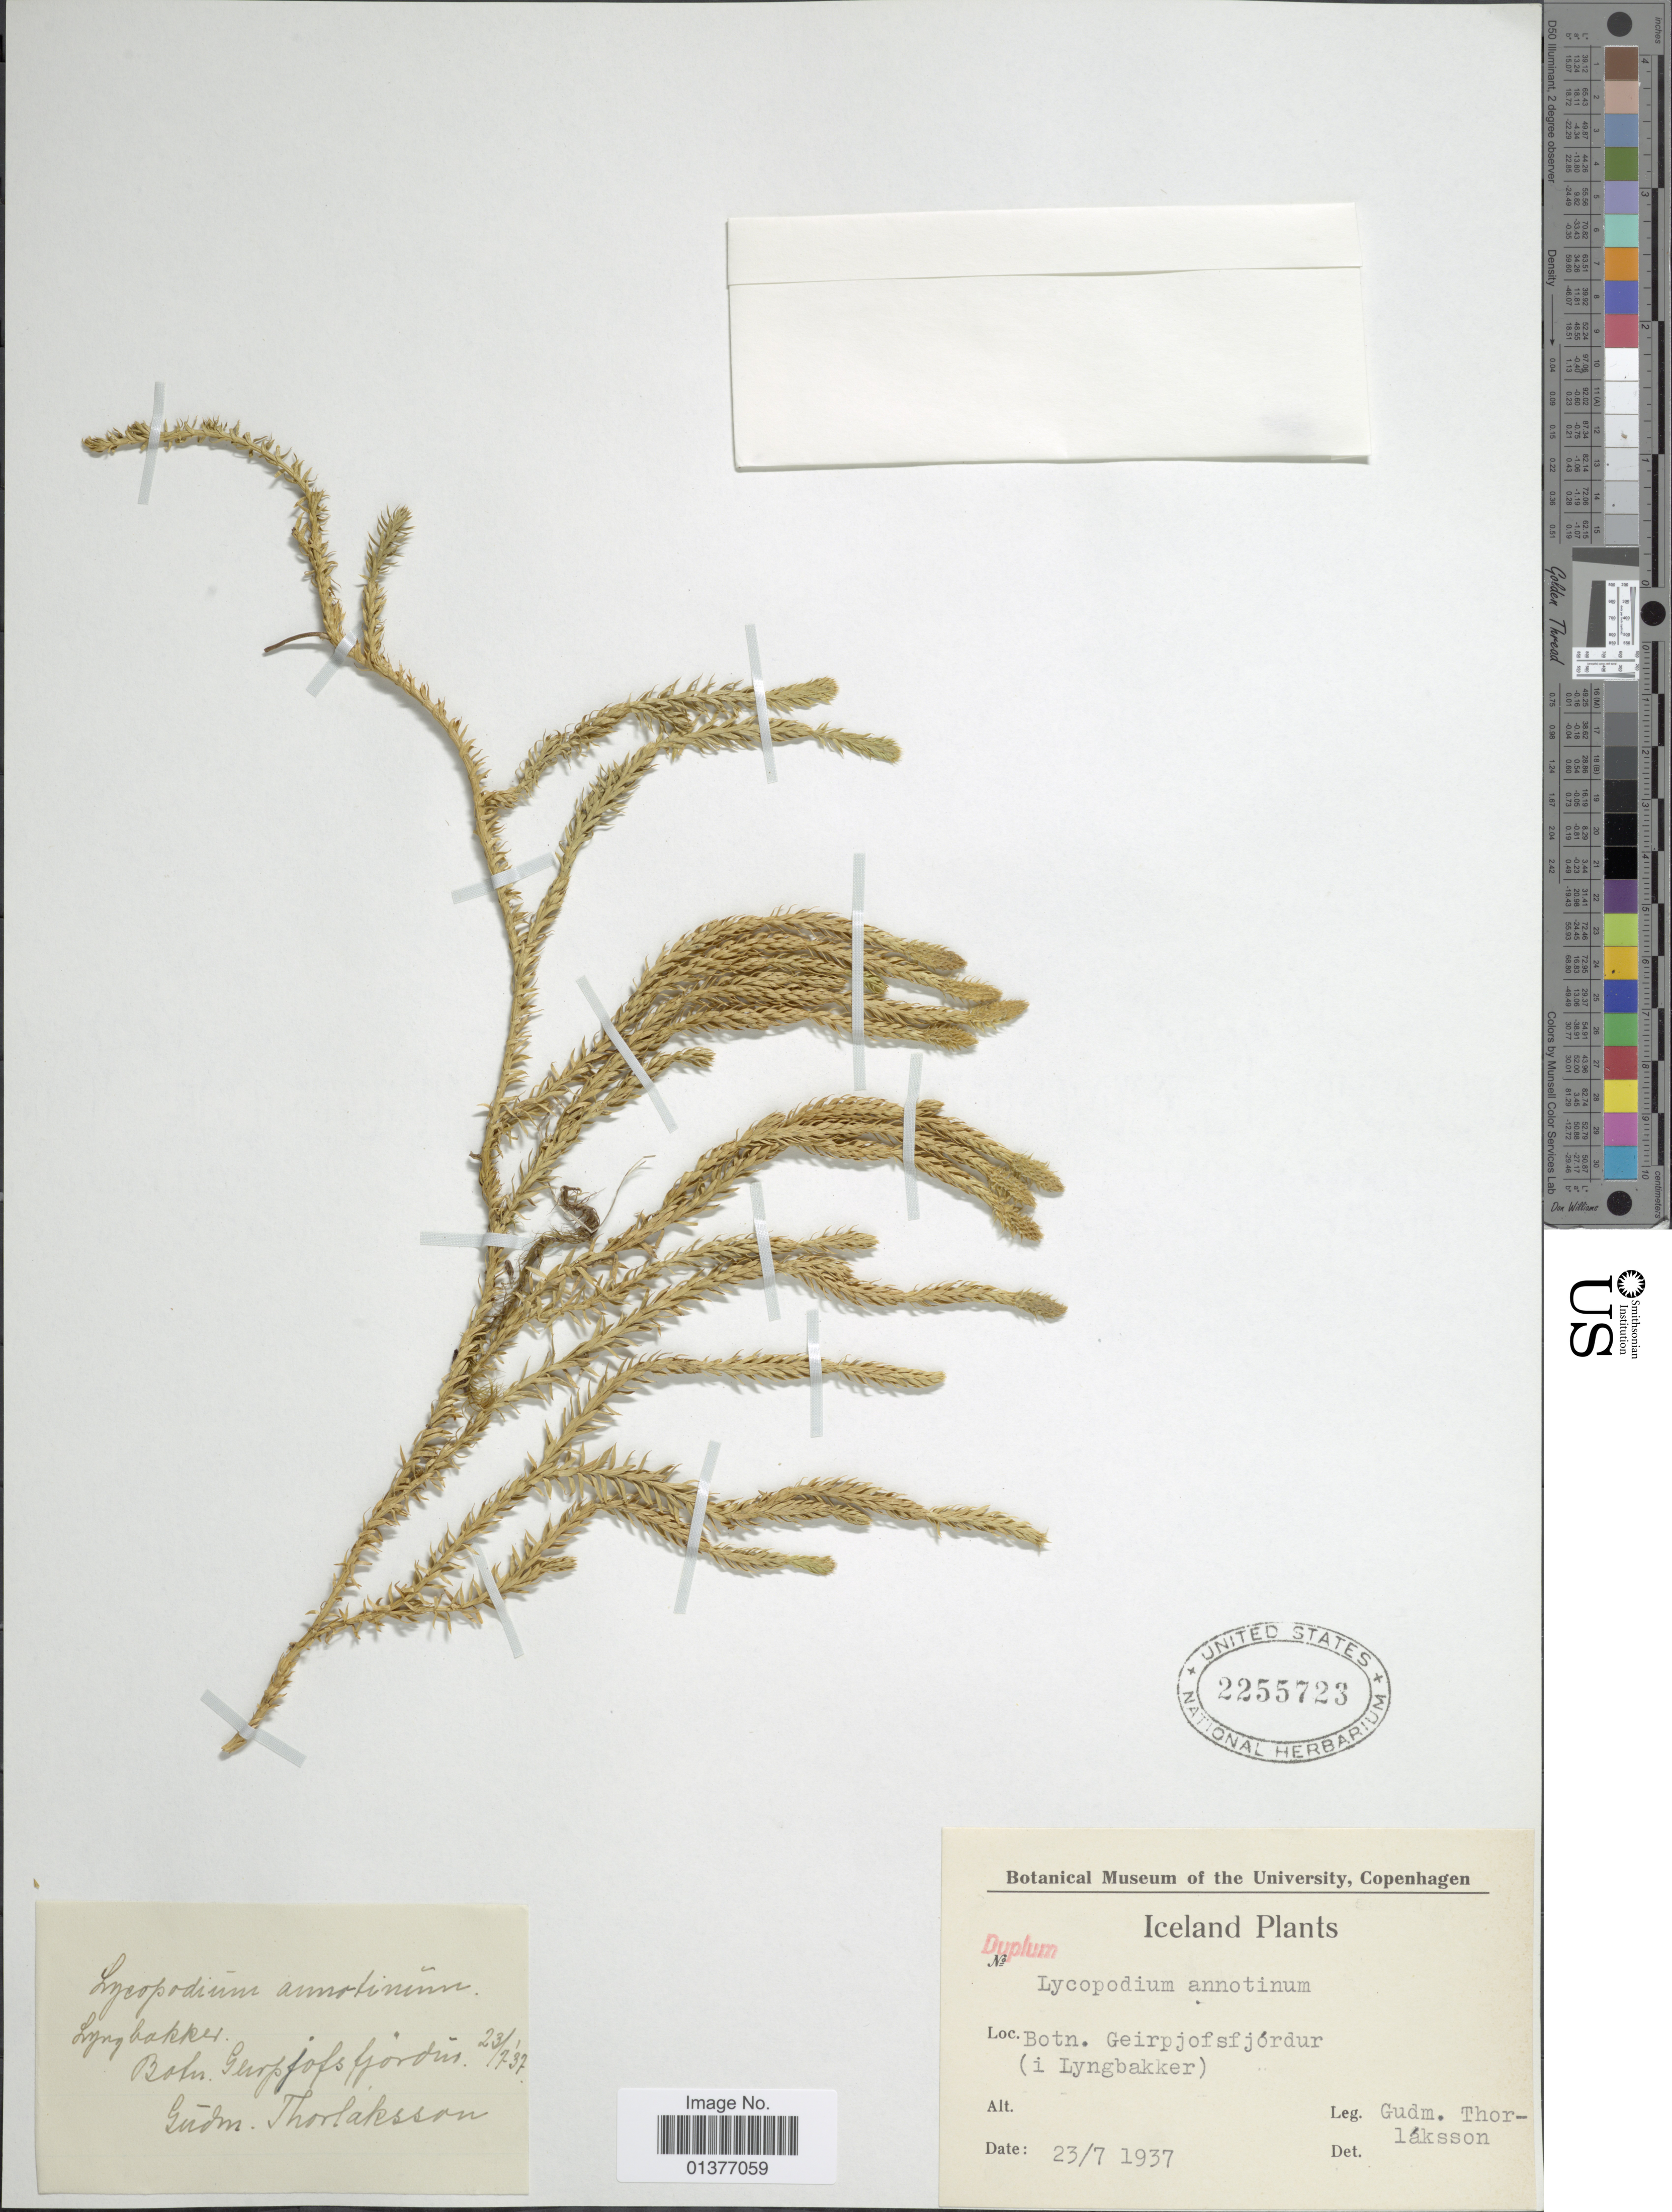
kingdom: Plantae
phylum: Tracheophyta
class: Lycopodiopsida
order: Lycopodiales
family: Lycopodiaceae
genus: Spinulum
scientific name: Spinulum annotinum subsp. annotinum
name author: (L.) A. Haines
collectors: G. Thorlaksson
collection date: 1937-07-23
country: Iceland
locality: Botn. Geirpjofsfjordur(i Lyngbakker)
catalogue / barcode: US 2255723